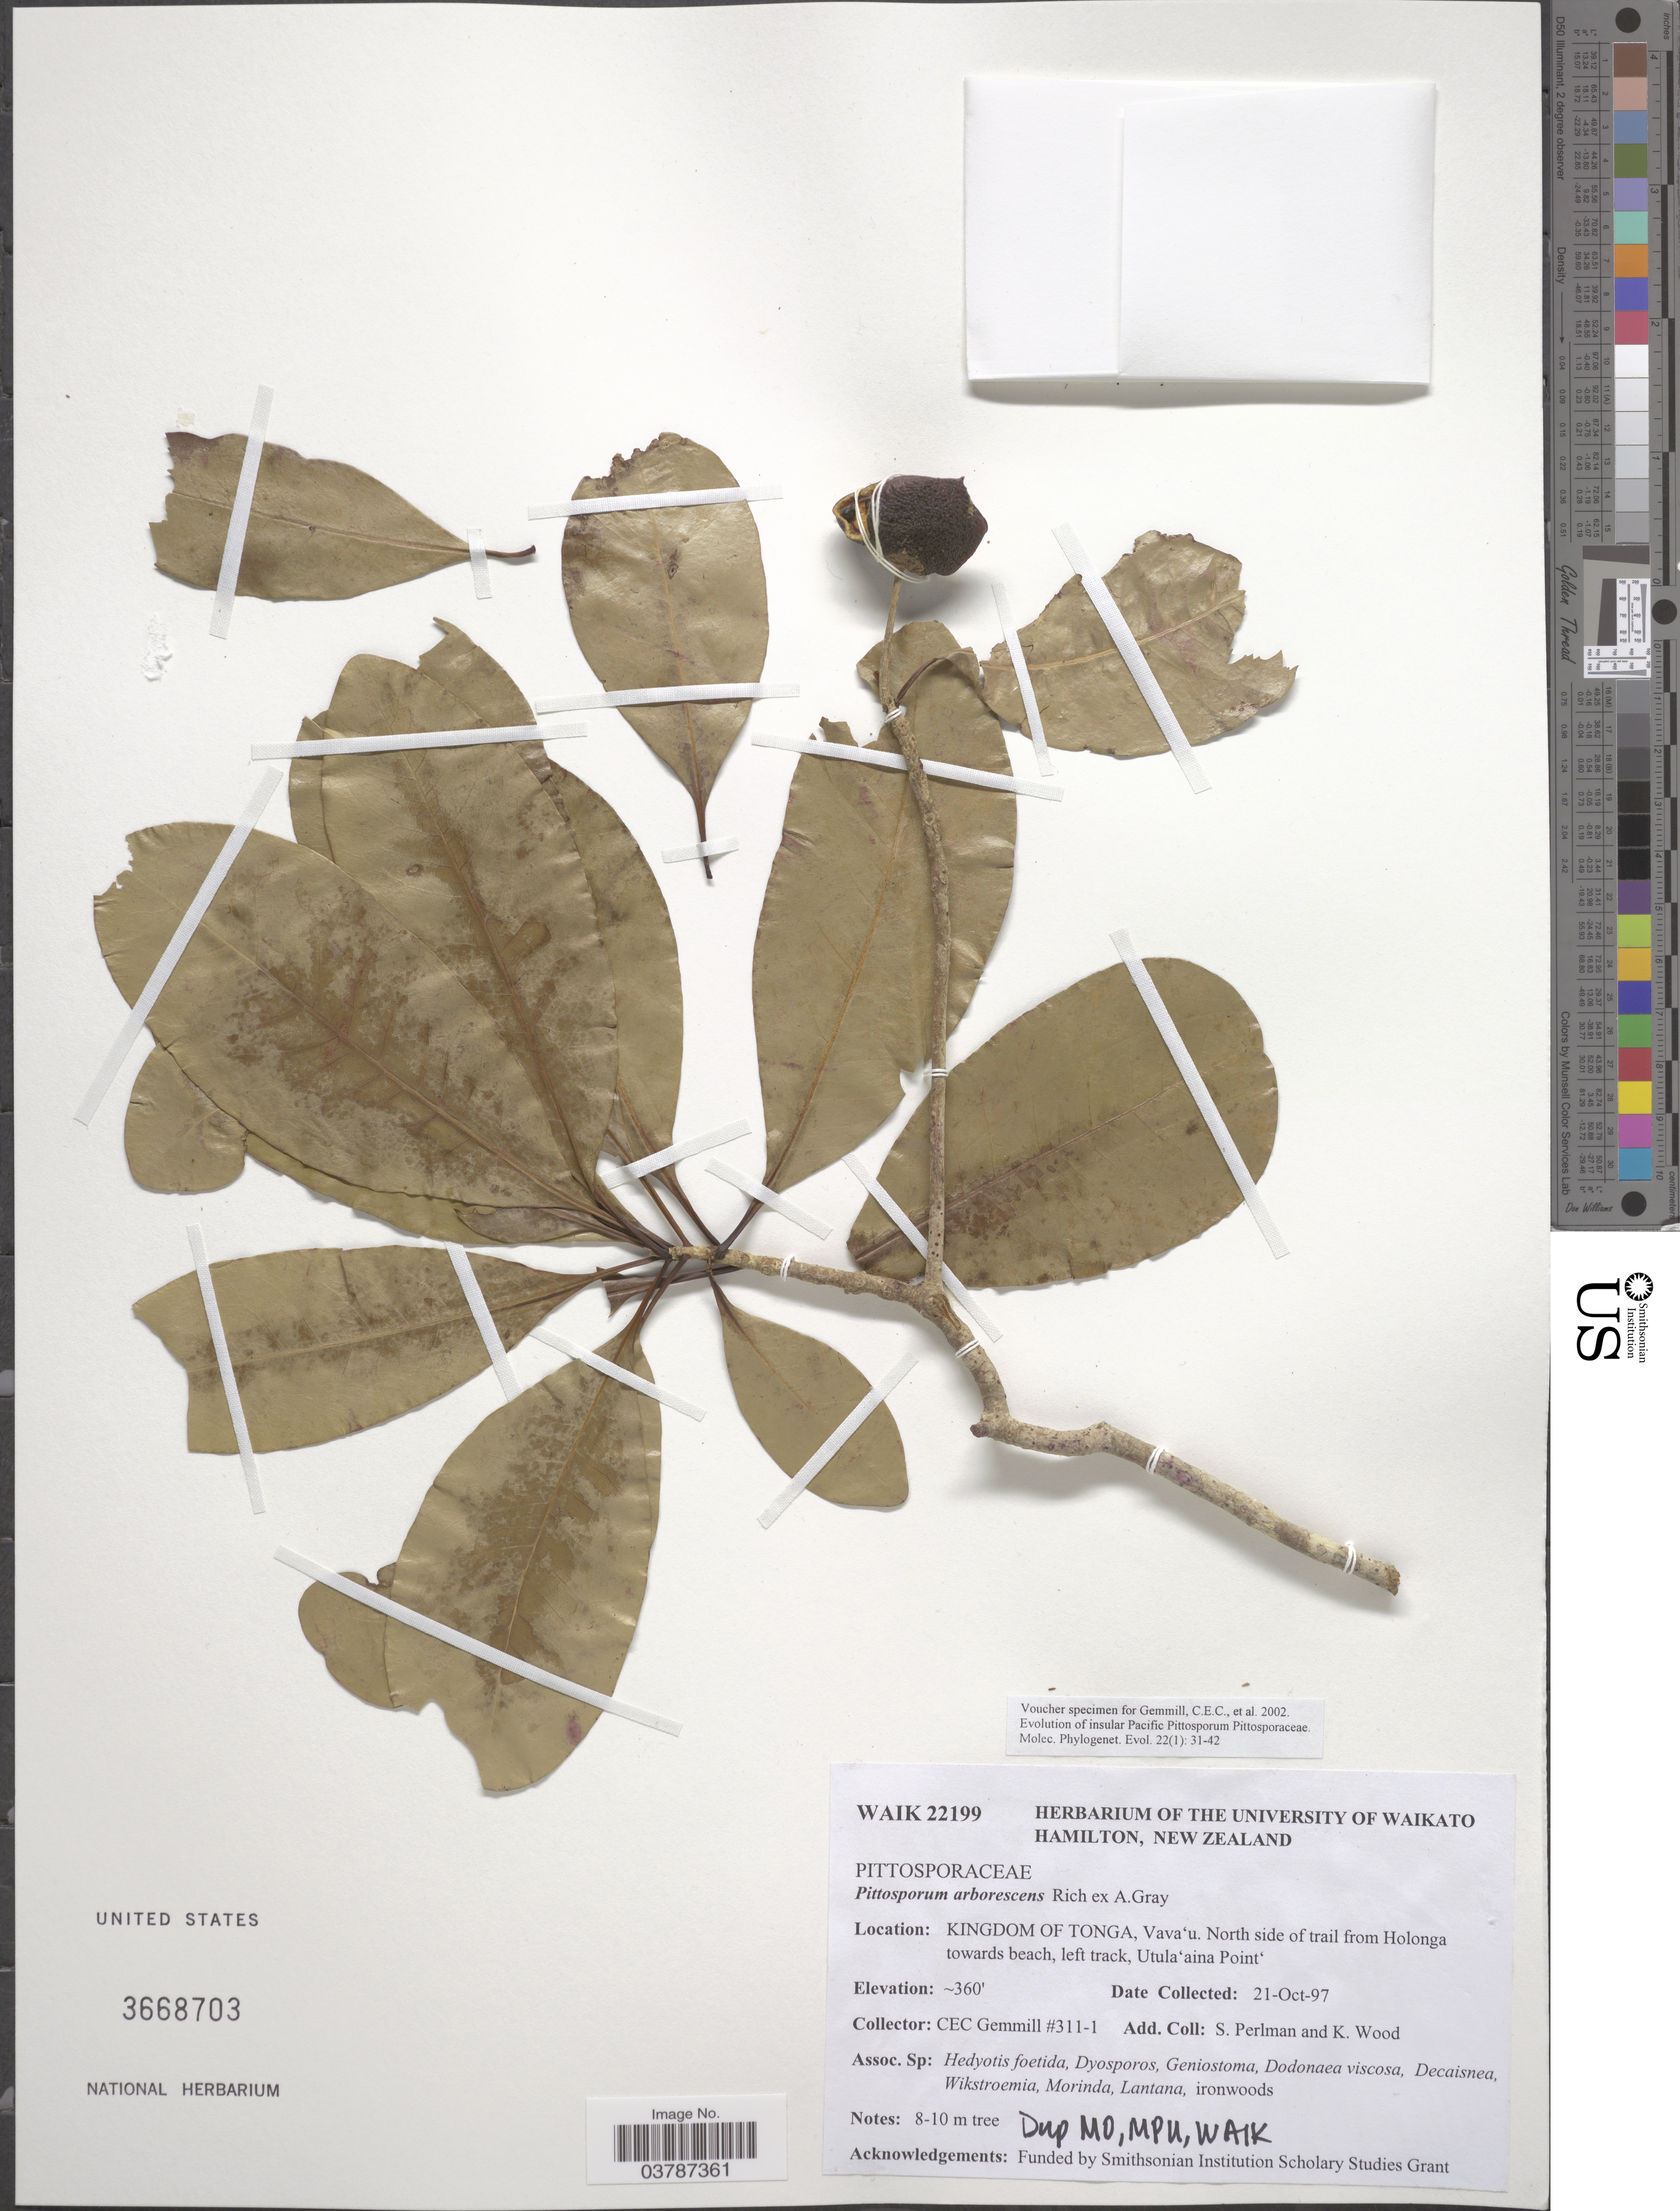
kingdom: Plantae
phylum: Tracheophyta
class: Magnoliopsida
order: Apiales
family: Pittosporaceae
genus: Pittosporum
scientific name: Pittosporum arborescens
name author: Rich. ex A. Gray in Wilkes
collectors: C. Gemmill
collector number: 311-1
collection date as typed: Transcribed d/m/y: 21/10/97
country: Tonga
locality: Kingdom of Tonga, Vava'u. North side of trail from Holonga towards beach, left track, Utula'aina Point'.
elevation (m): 110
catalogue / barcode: US 3668703